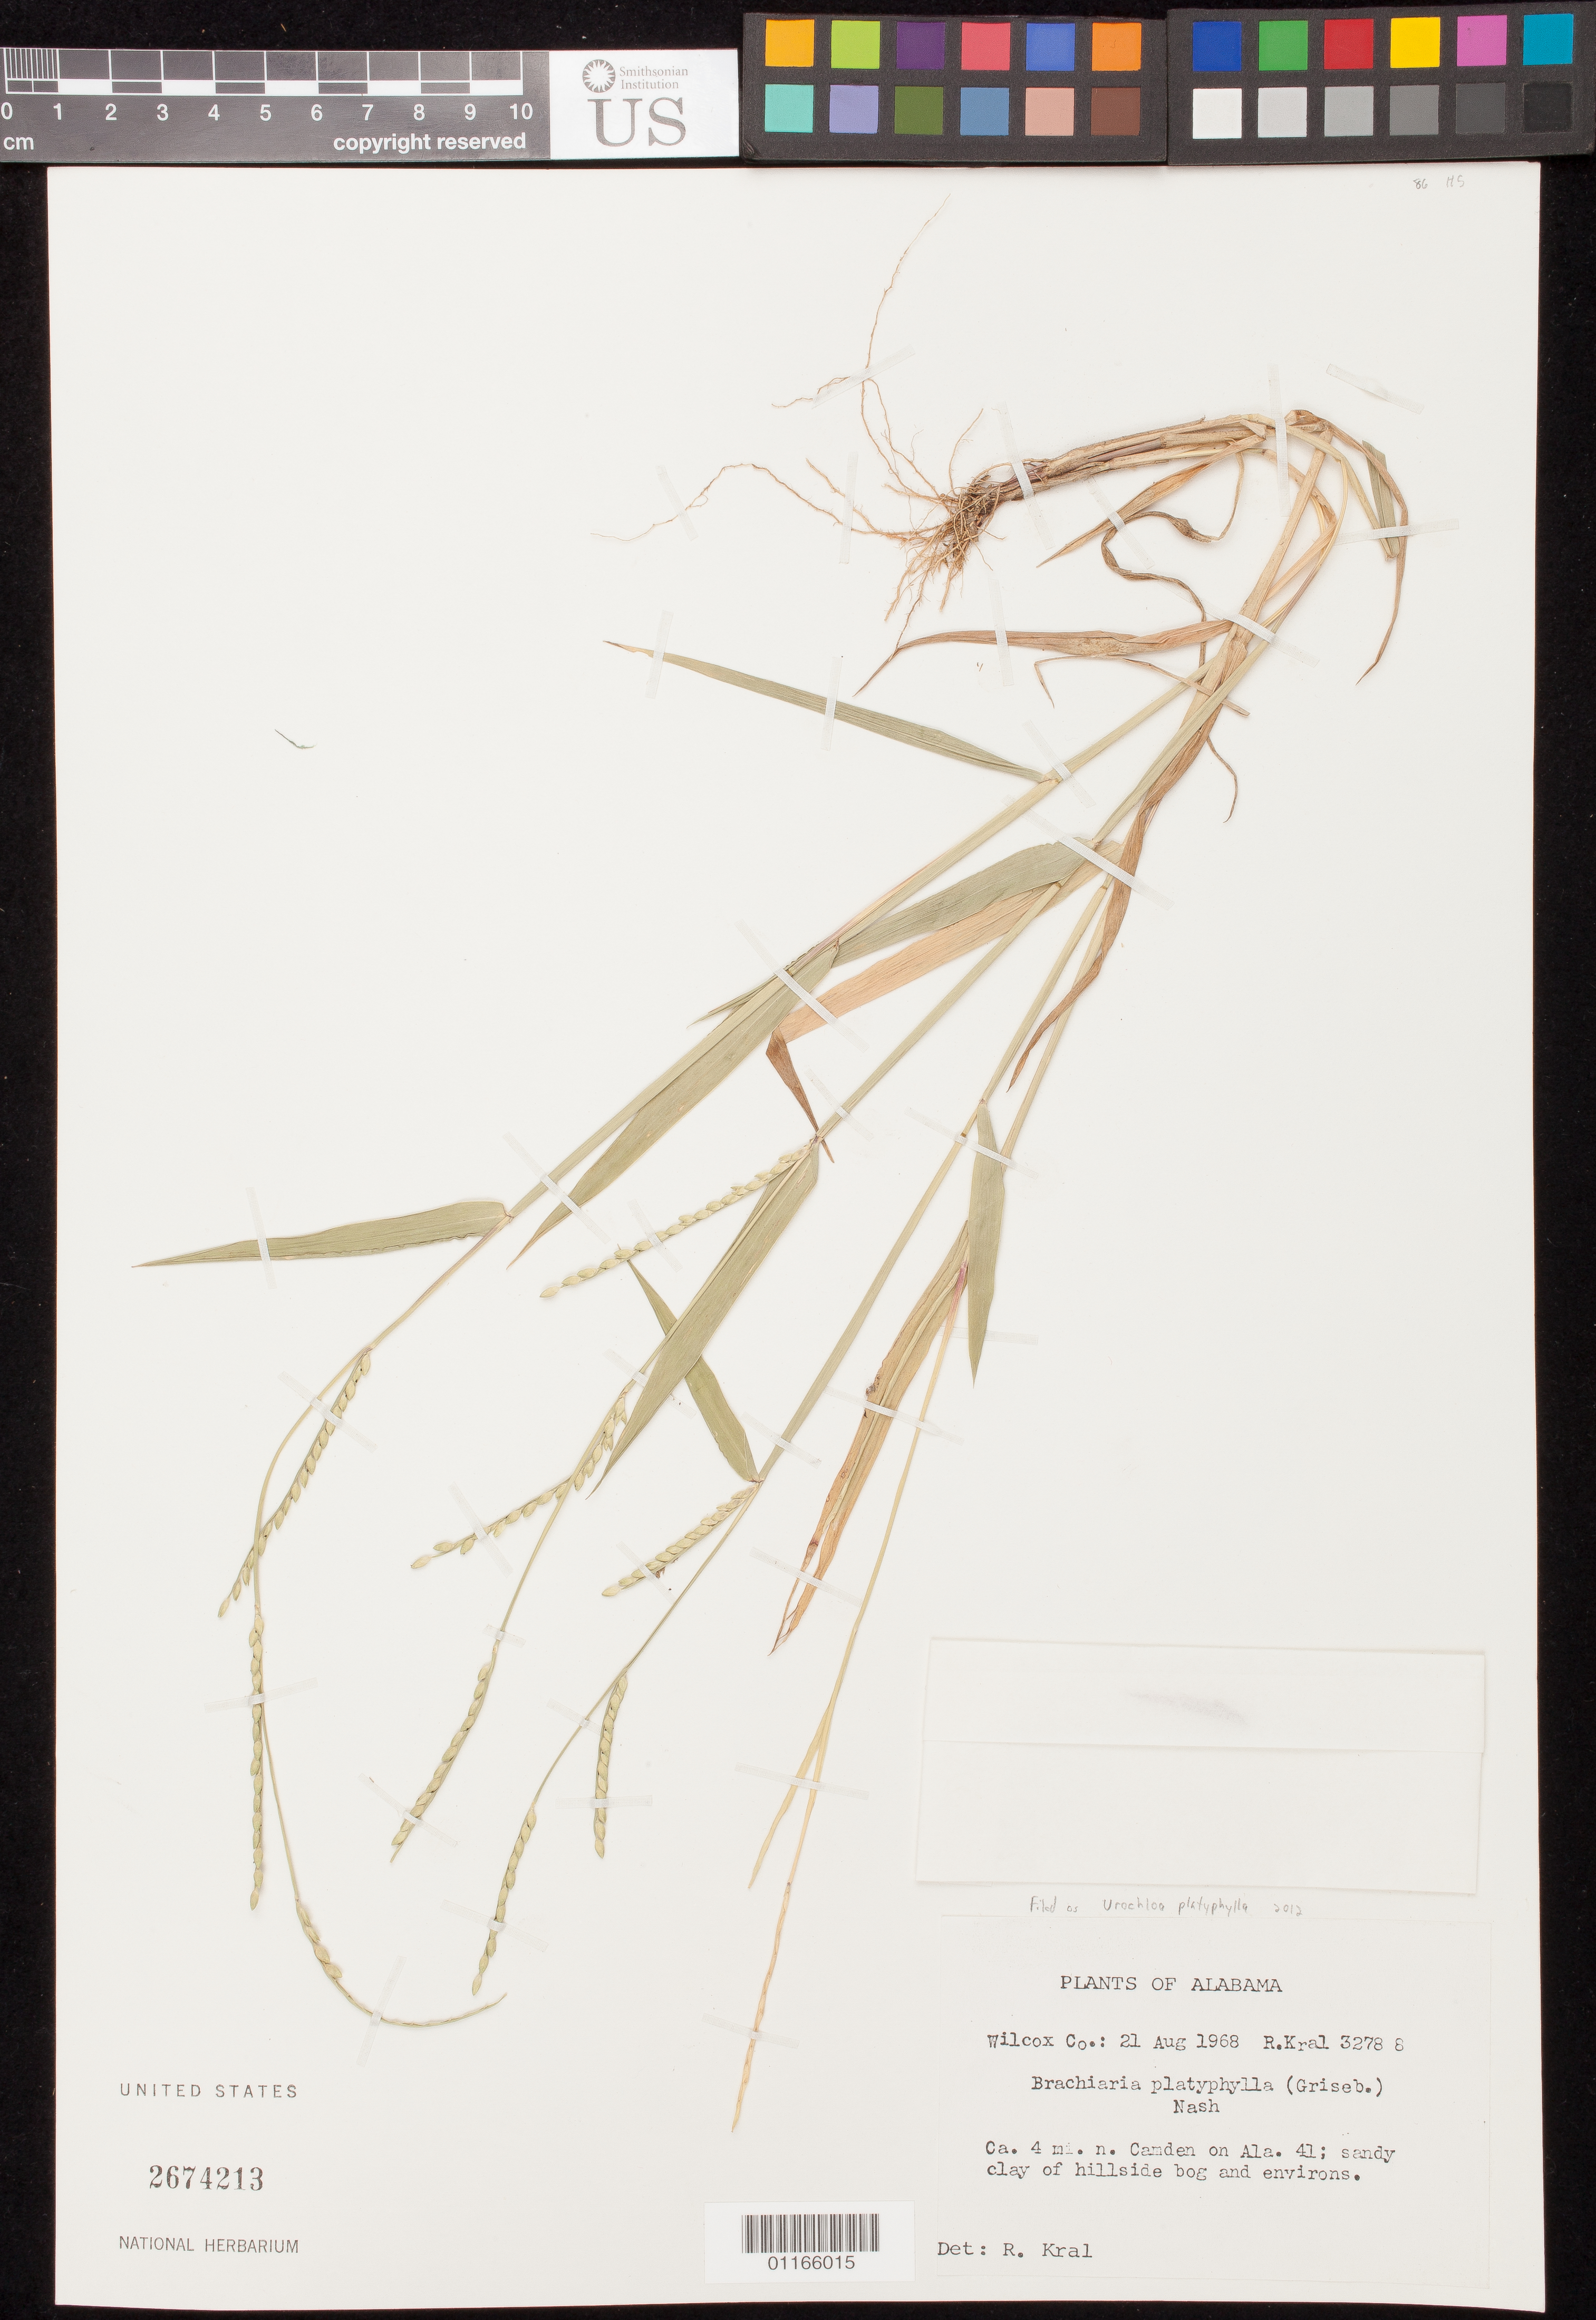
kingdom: Plantae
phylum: Tracheophyta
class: Liliopsida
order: Poales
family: Poaceae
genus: Urochloa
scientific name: Urochloa platyphylla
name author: (Munro ex C. Wright) R.D. Webster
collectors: R. Kral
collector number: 32788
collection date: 1968-08-21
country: United States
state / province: Alabama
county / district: Wilcox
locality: Ca. 4 mi. n. Camden on Ala. 41.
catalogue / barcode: US 2674213